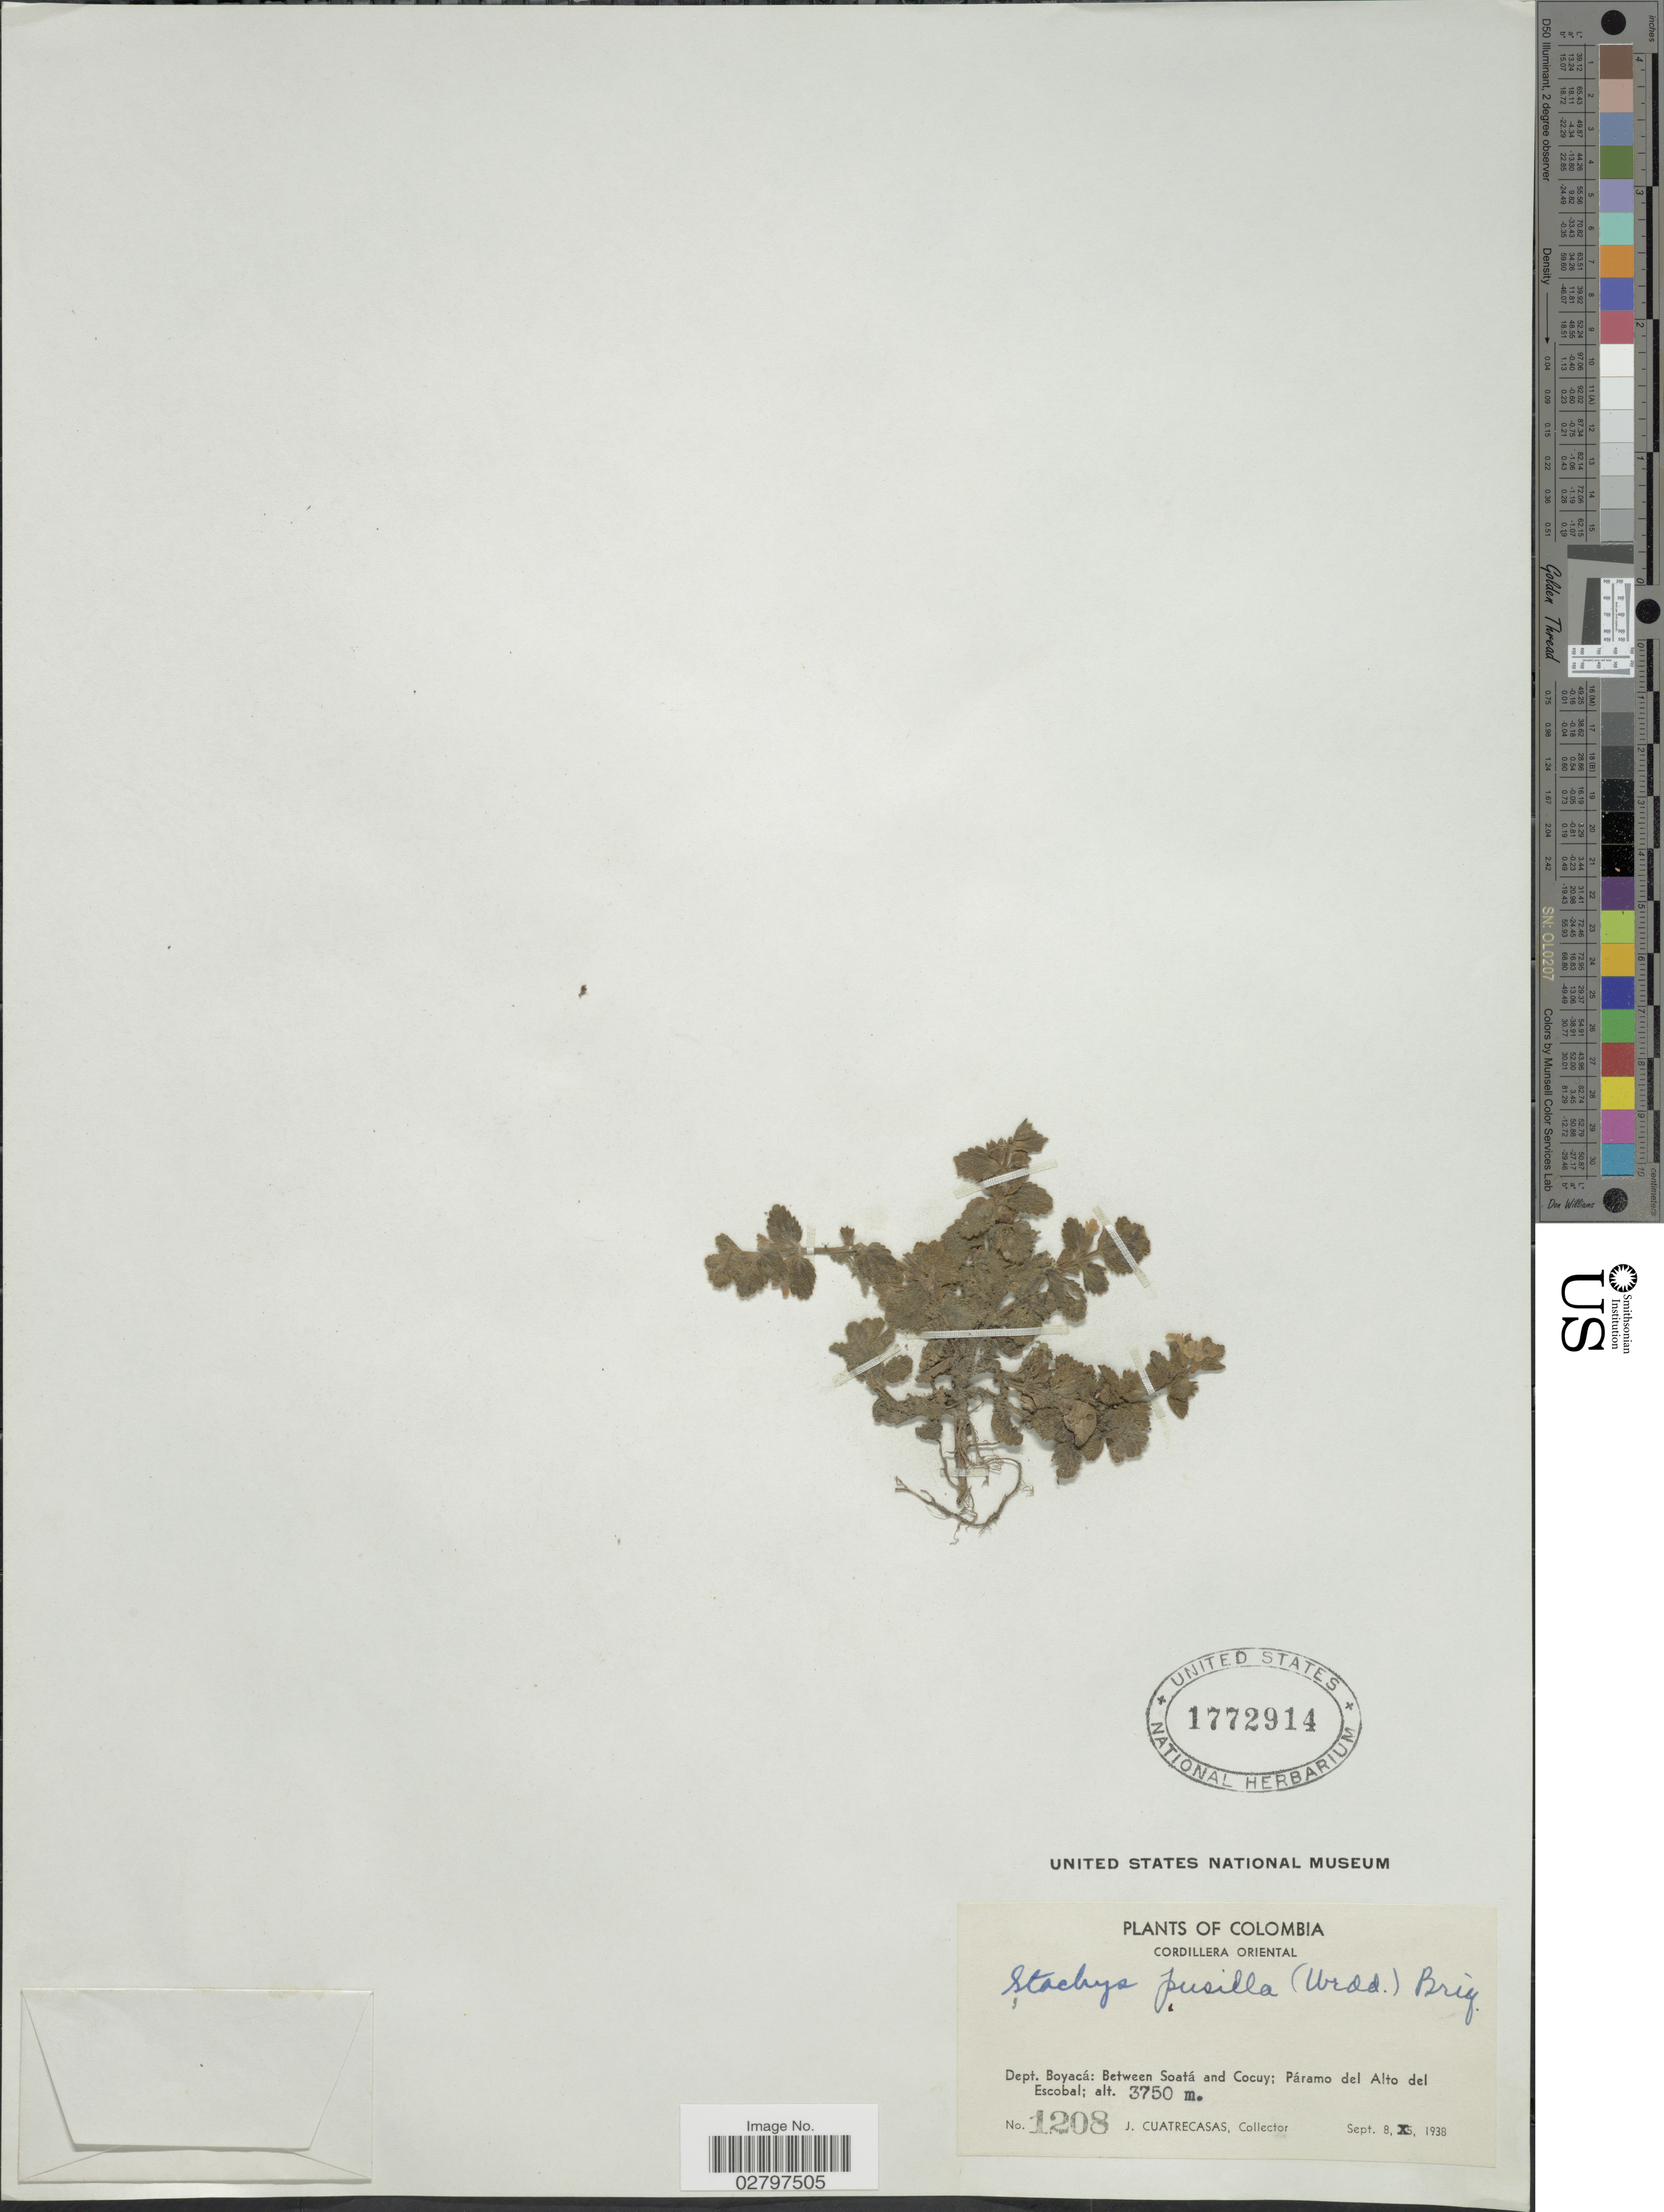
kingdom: Plantae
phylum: Tracheophyta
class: Magnoliopsida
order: Lamiales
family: Lamiaceae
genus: Stachys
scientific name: Stachys pusilla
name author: (Wedd.) Briq.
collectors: J. Cuatrecasas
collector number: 1208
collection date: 1938-09-08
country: Colombia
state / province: Boyacá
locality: Cordillera Oriental, Dept. Boyacá: Between Soatá and Cocuy: Páramo del Alto del Escobal.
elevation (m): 3750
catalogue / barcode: US 1772914